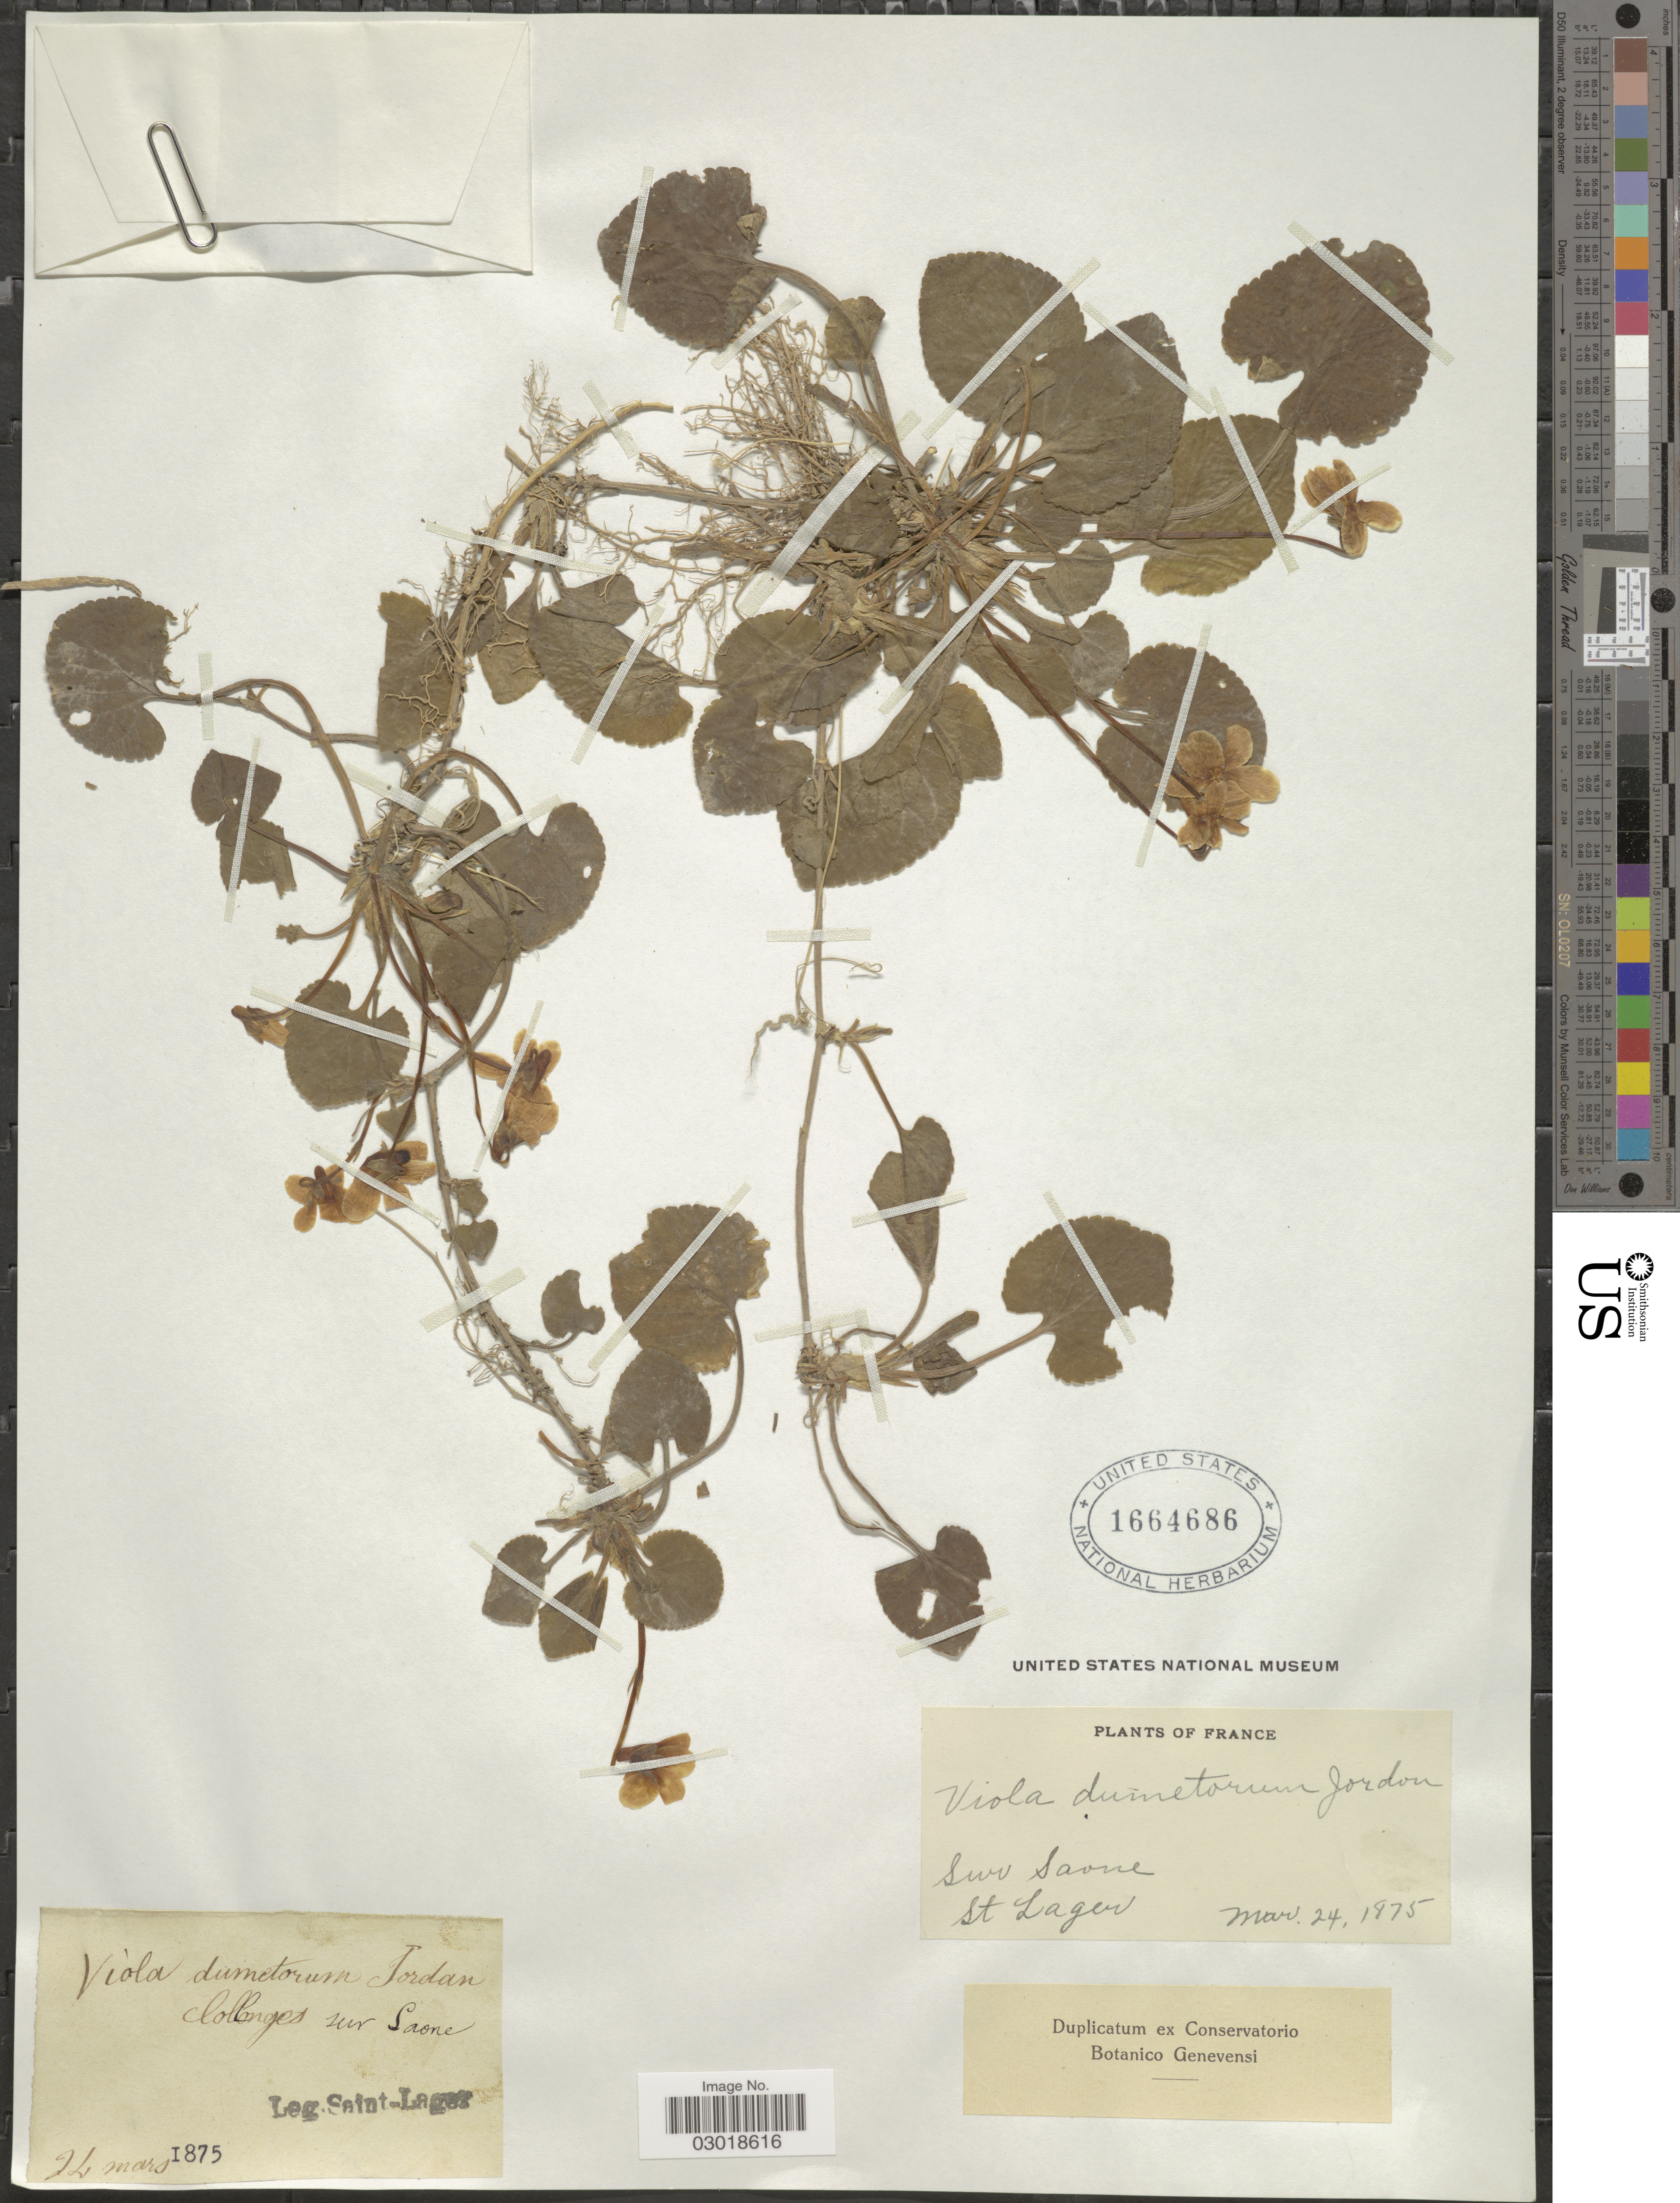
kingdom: Plantae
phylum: Tracheophyta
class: Magnoliopsida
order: Malpighiales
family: Violaceae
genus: Viola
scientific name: Viola dumetorum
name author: Phil.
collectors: Saint-Lager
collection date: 1875-03-24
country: France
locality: Collonges sur Saone.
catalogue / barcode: US 1664686